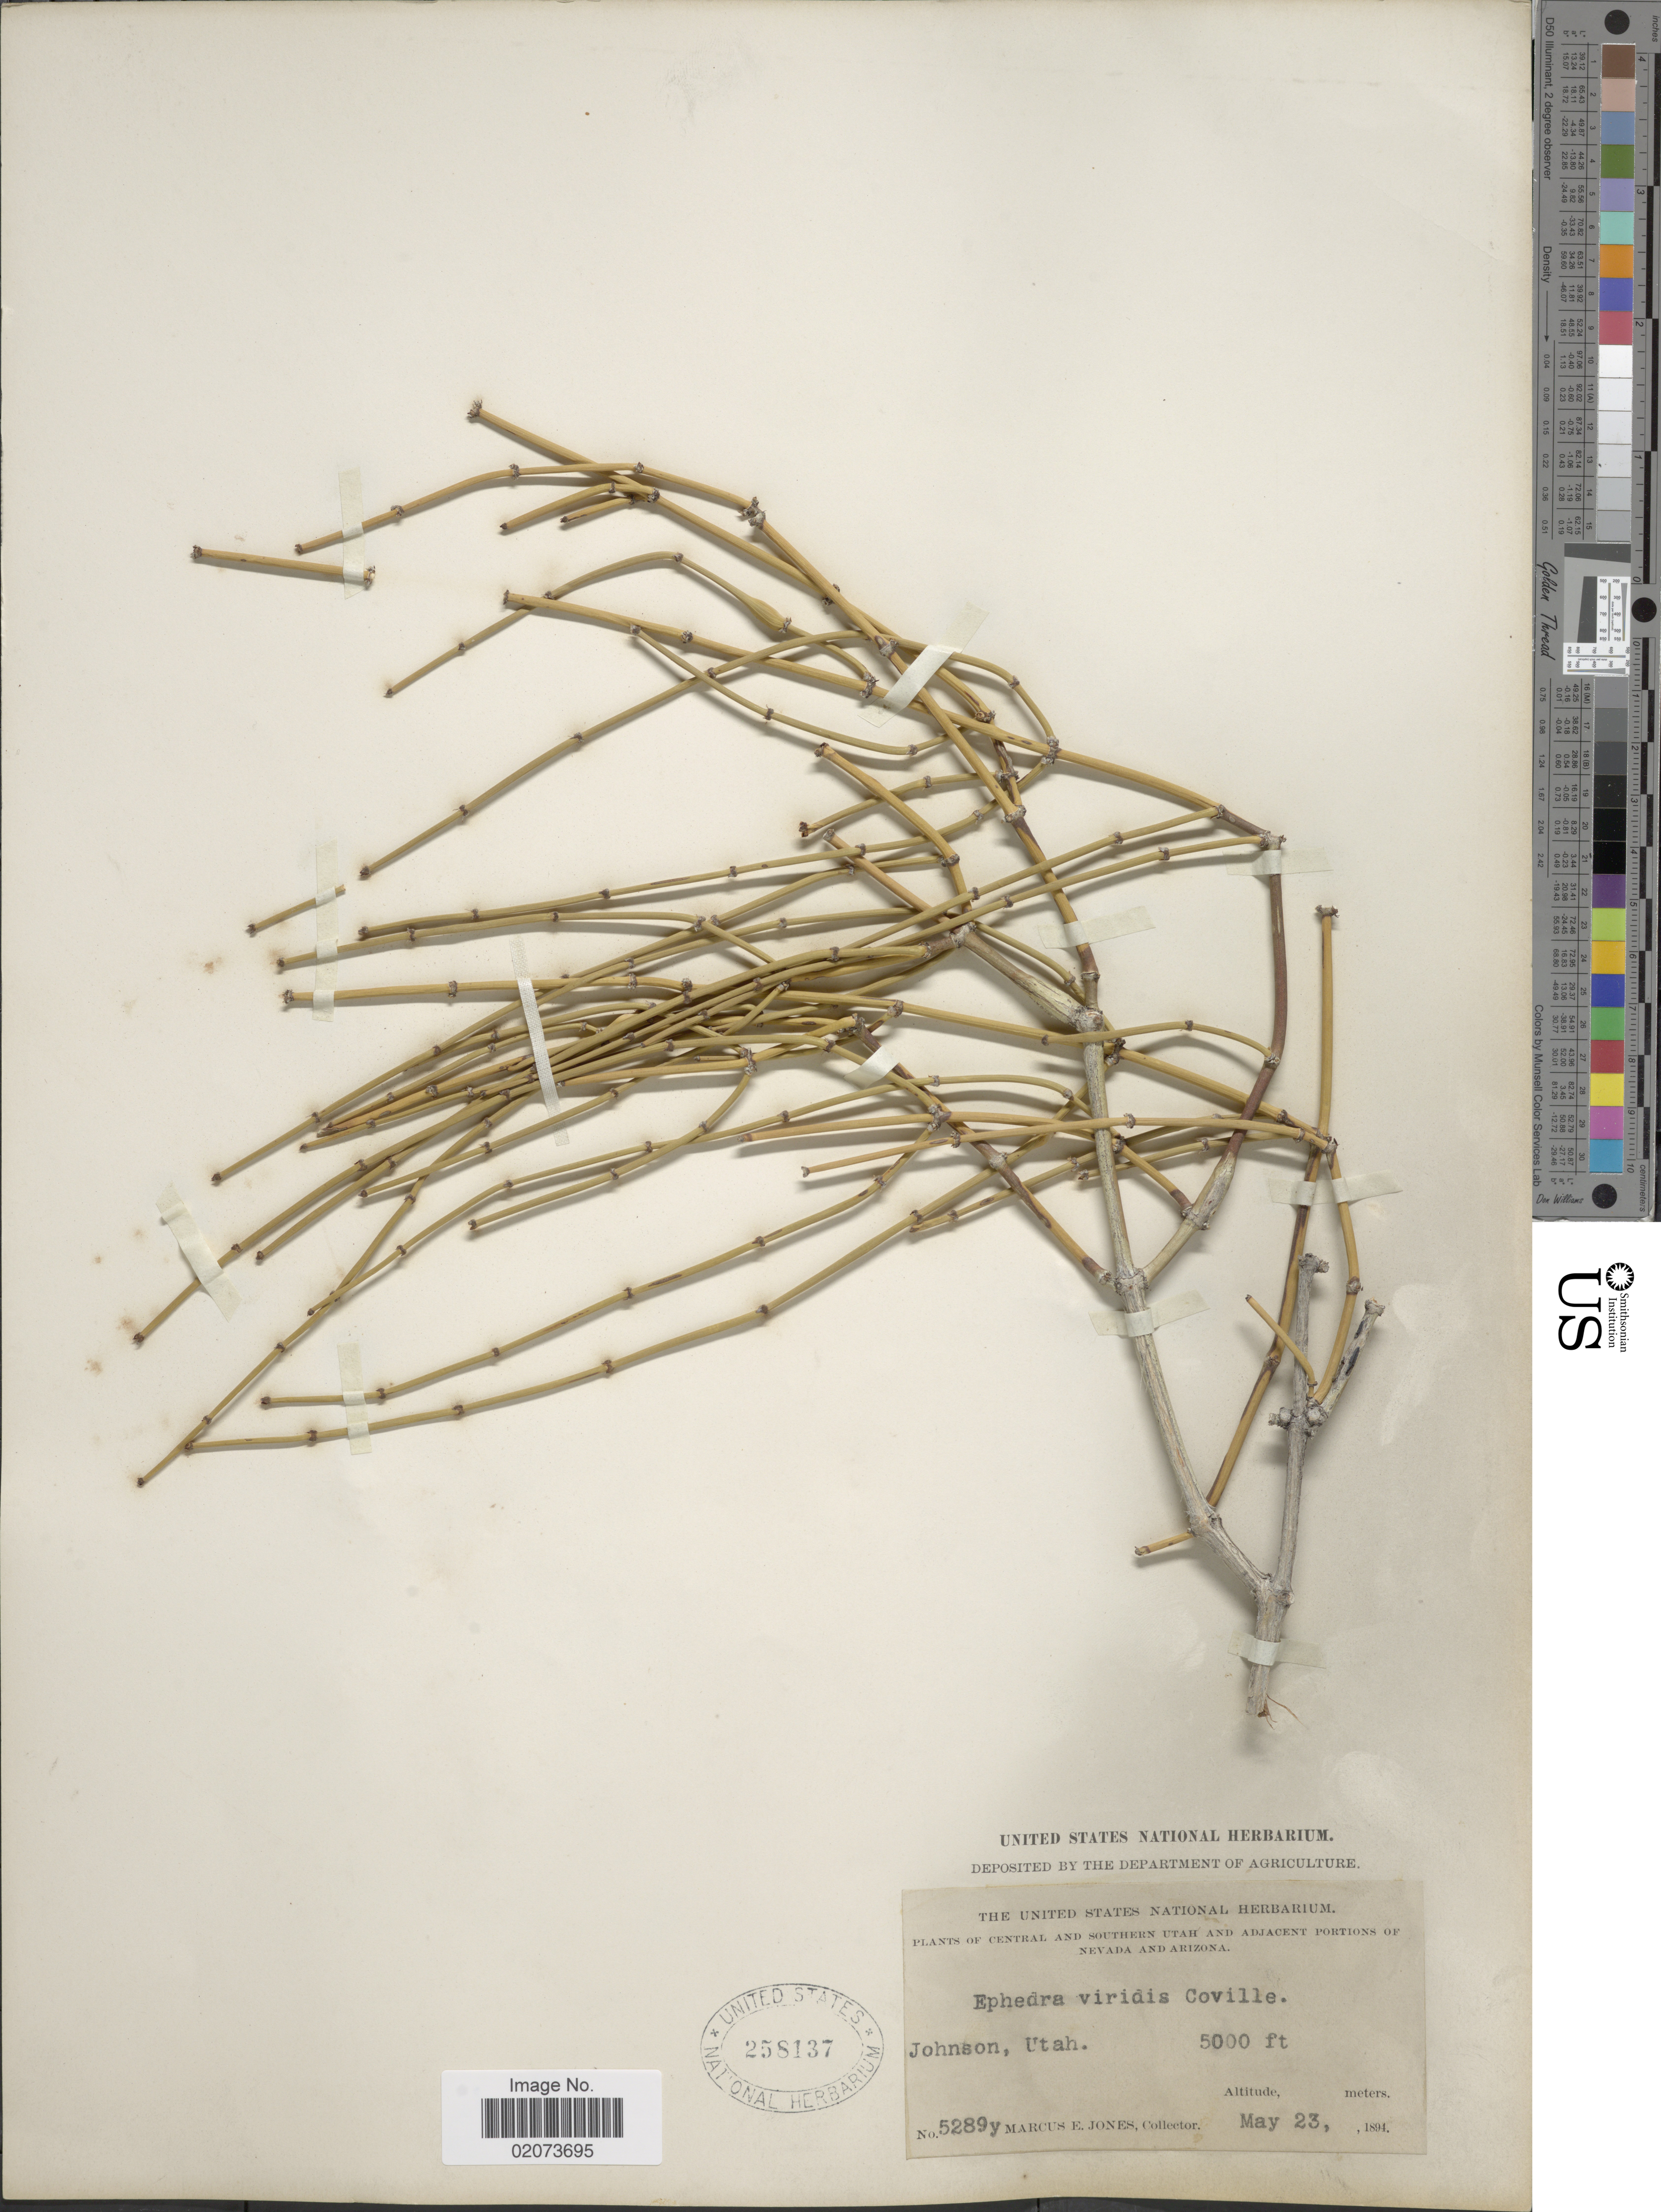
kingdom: Plantae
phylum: Tracheophyta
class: Gnetopsida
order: Ephedrales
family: Ephedraceae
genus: Ephedra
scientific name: Ephedra viridis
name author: Coville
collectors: M. E. Jones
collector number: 5289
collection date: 1894-05-23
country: United States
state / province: Utah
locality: Johnson, Utah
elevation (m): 1524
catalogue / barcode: US 258137